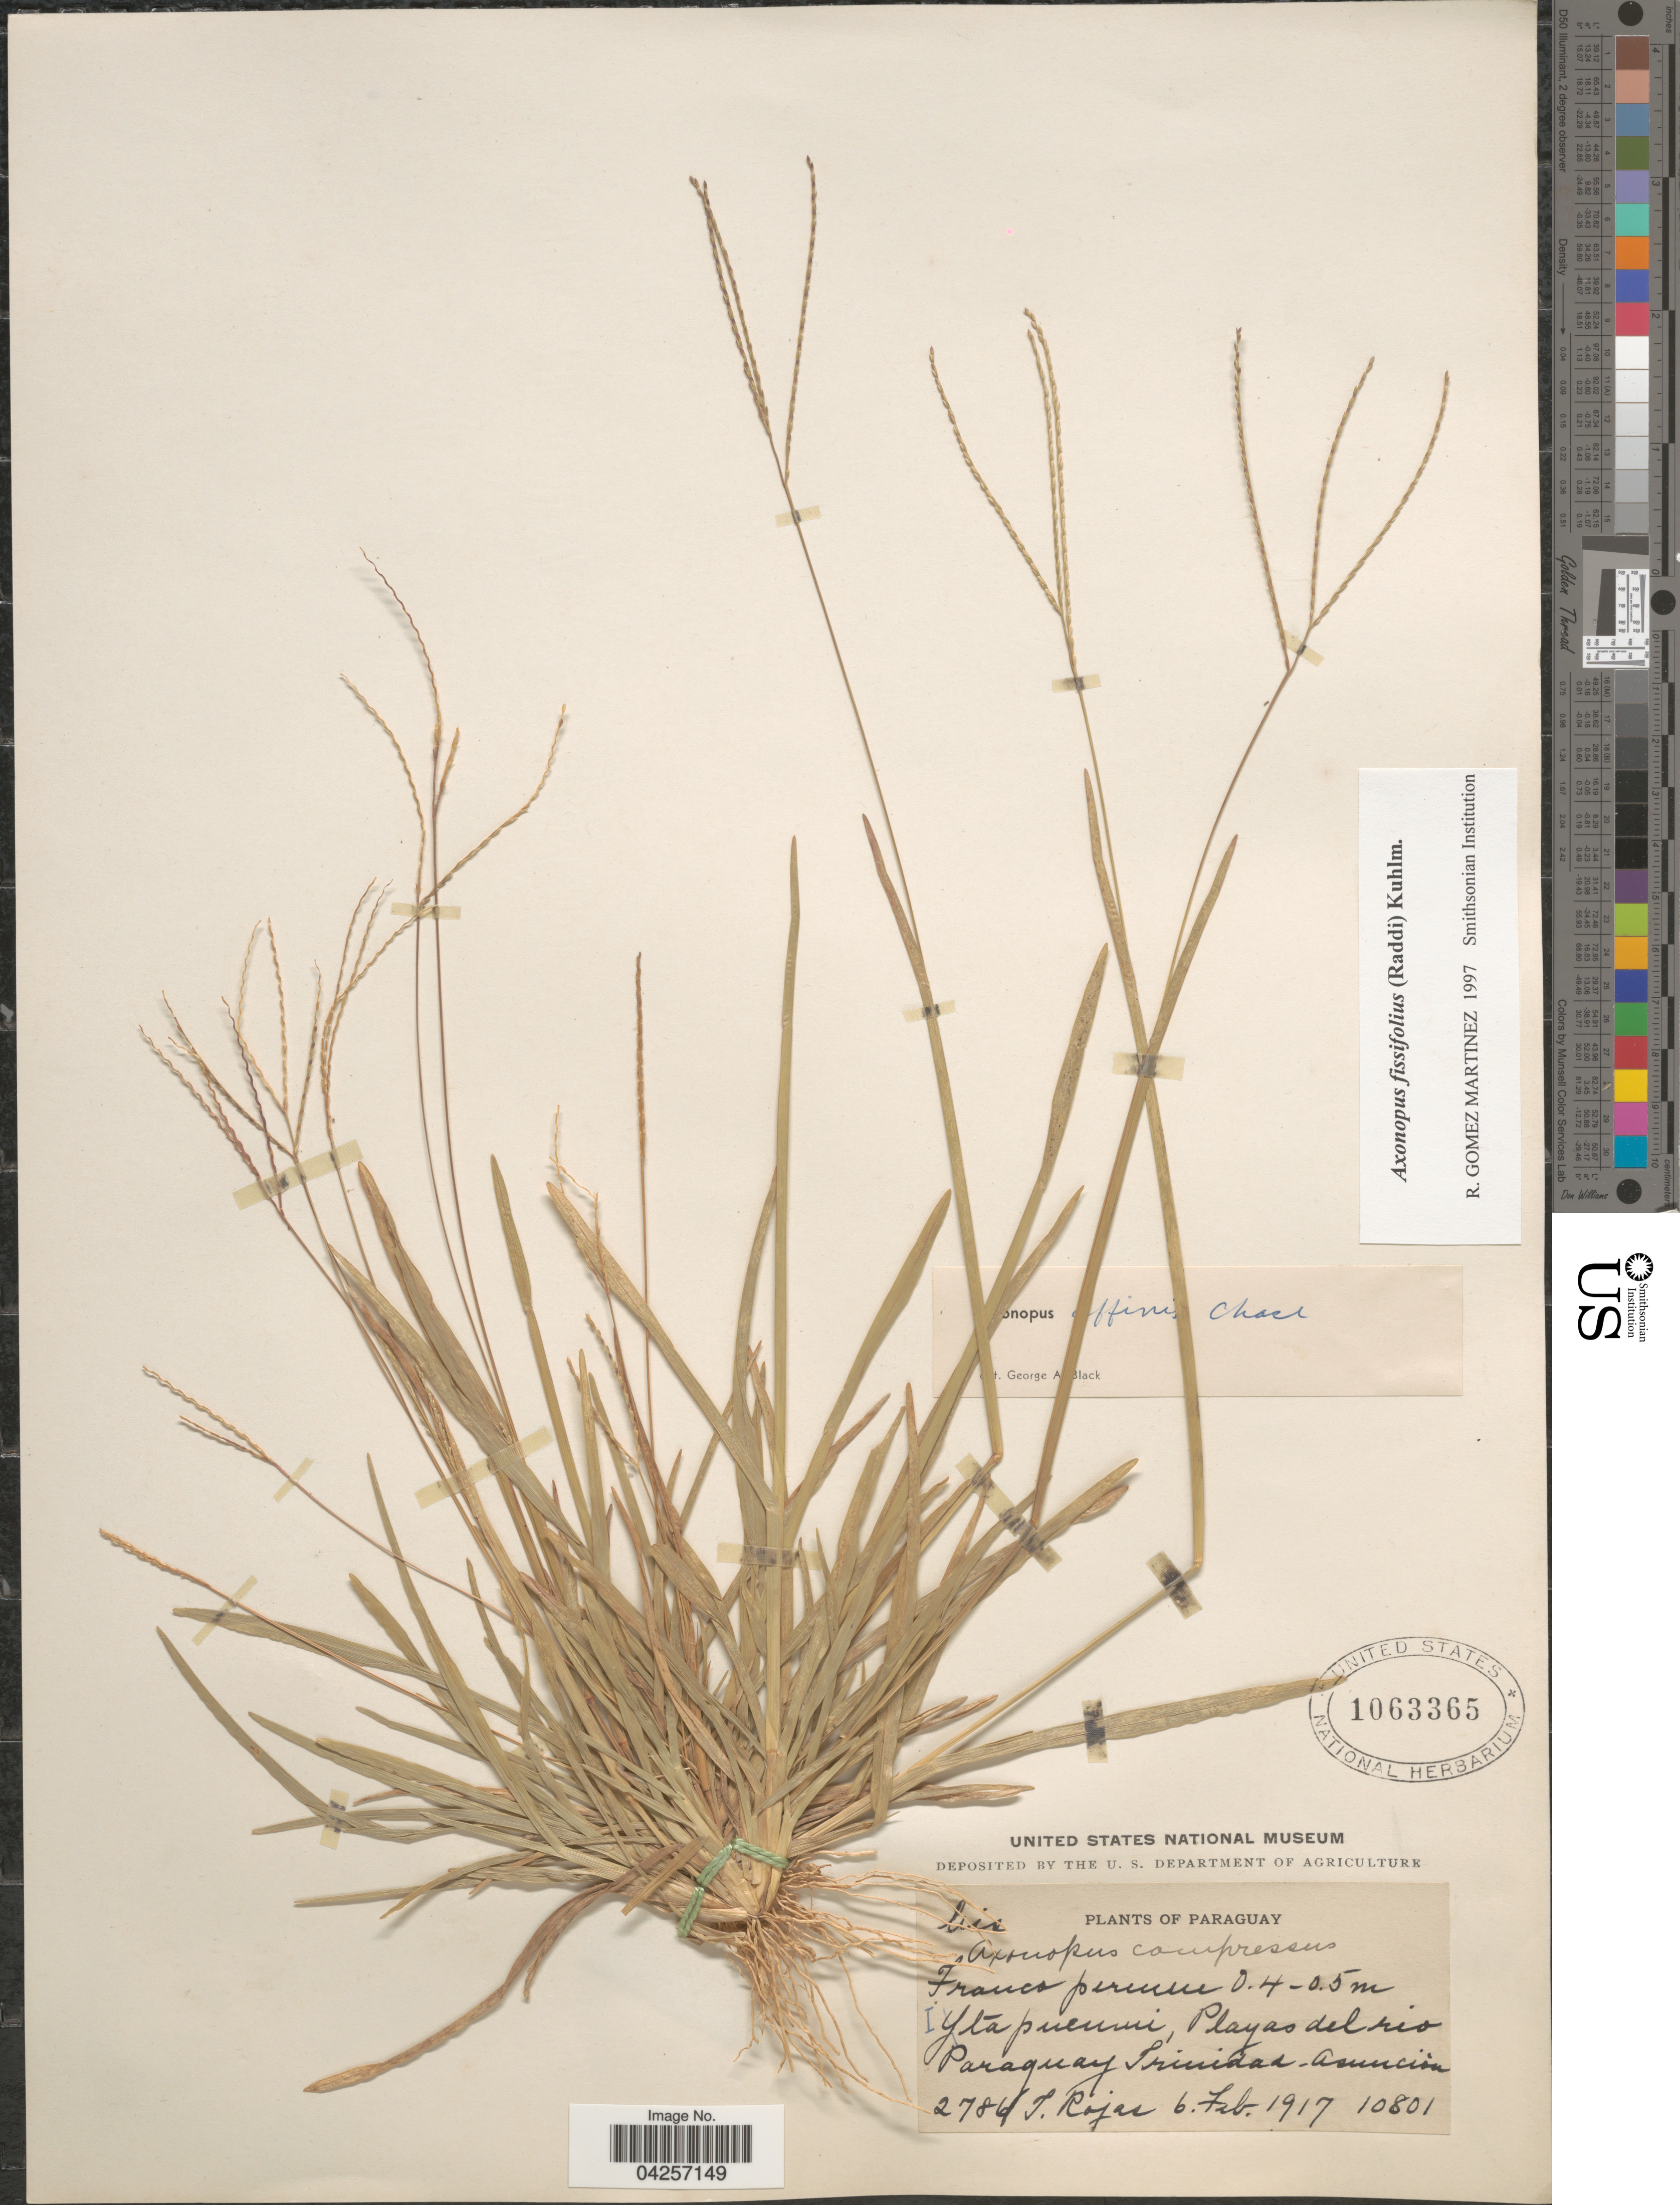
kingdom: Plantae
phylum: Tracheophyta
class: Liliopsida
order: Poales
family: Poaceae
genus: Axonopus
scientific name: Axonopus fissifolius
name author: (Raddi) Kuhlm.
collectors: T. Rojas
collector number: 2786/10801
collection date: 1917-02-06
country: Paraguay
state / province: Asuncion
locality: Ytapucumi, Playas del rio Asuncion. Trinidad-Asuncion.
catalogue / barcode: US 1063365